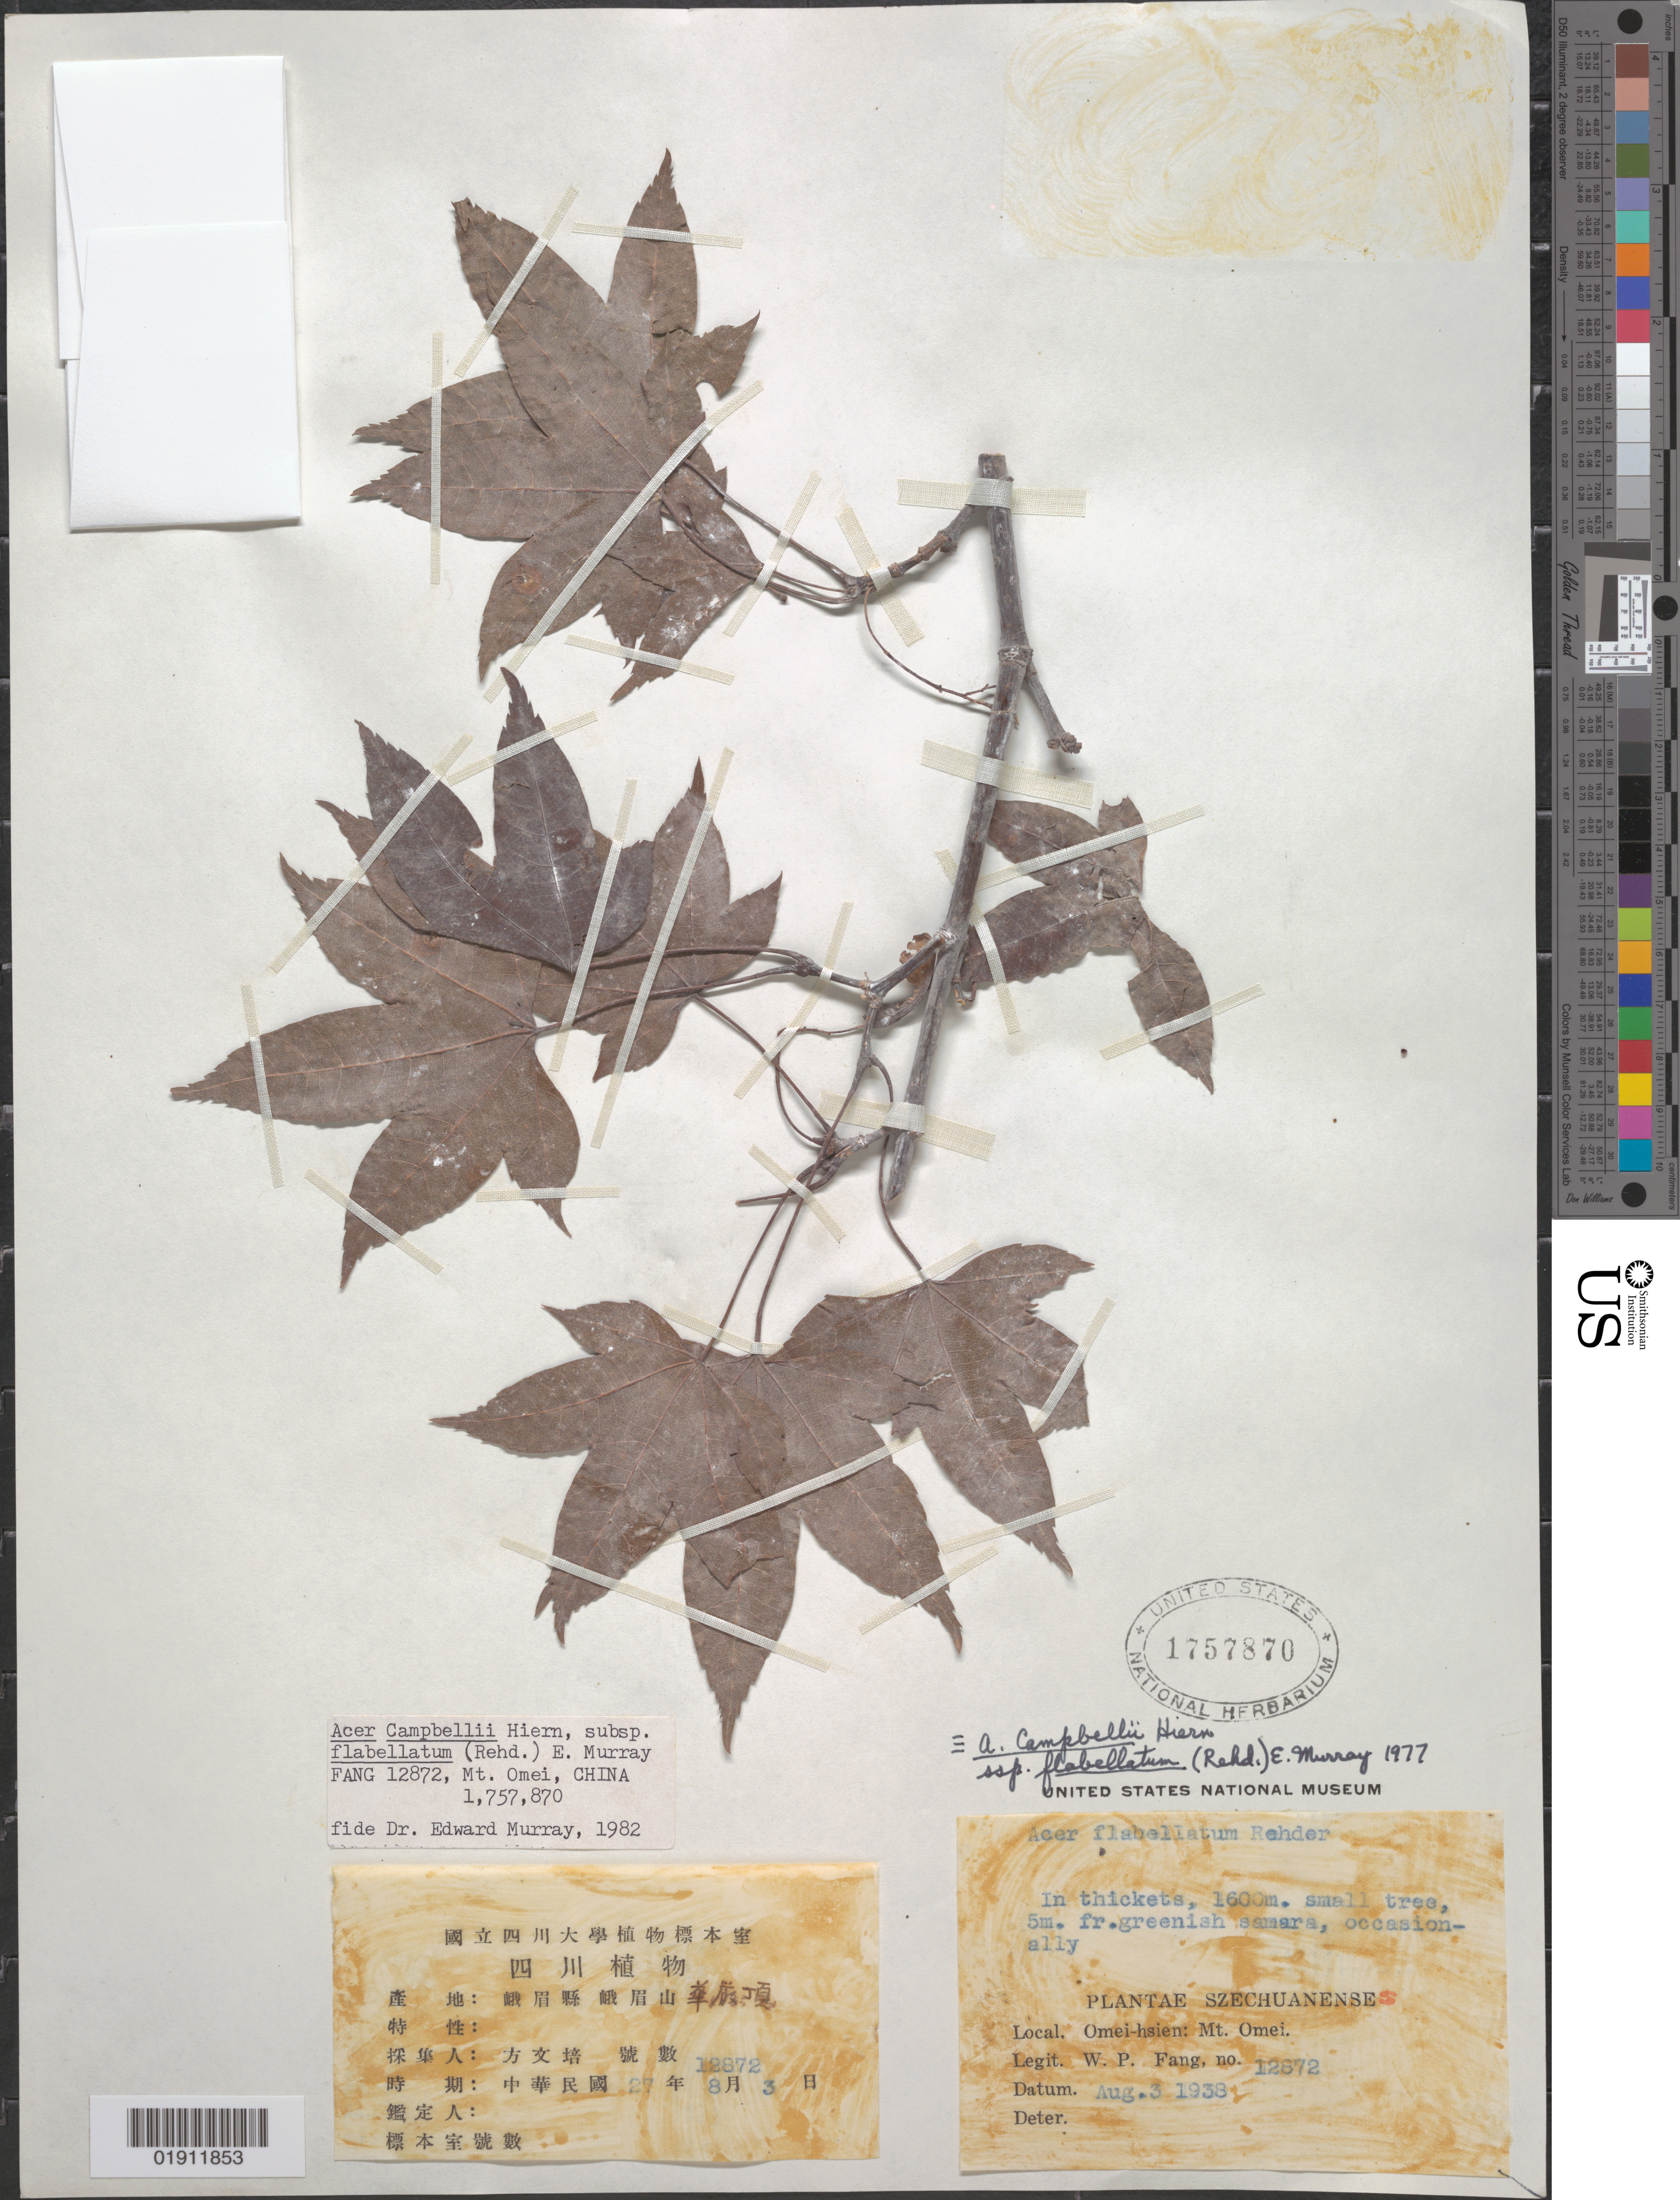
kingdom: Plantae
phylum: Tracheophyta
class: Magnoliopsida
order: Sapindales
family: Sapindaceae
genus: Acer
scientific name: Acer campbellii subsp. flabellatum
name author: (Rehder) A.E. Murray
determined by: Murray, Edward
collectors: W. P. Fang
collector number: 12872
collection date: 1938-08-03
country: China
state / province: Sichuan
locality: Omei-hsien: Mt. Omei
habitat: In thickets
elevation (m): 1600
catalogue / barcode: US 1757870